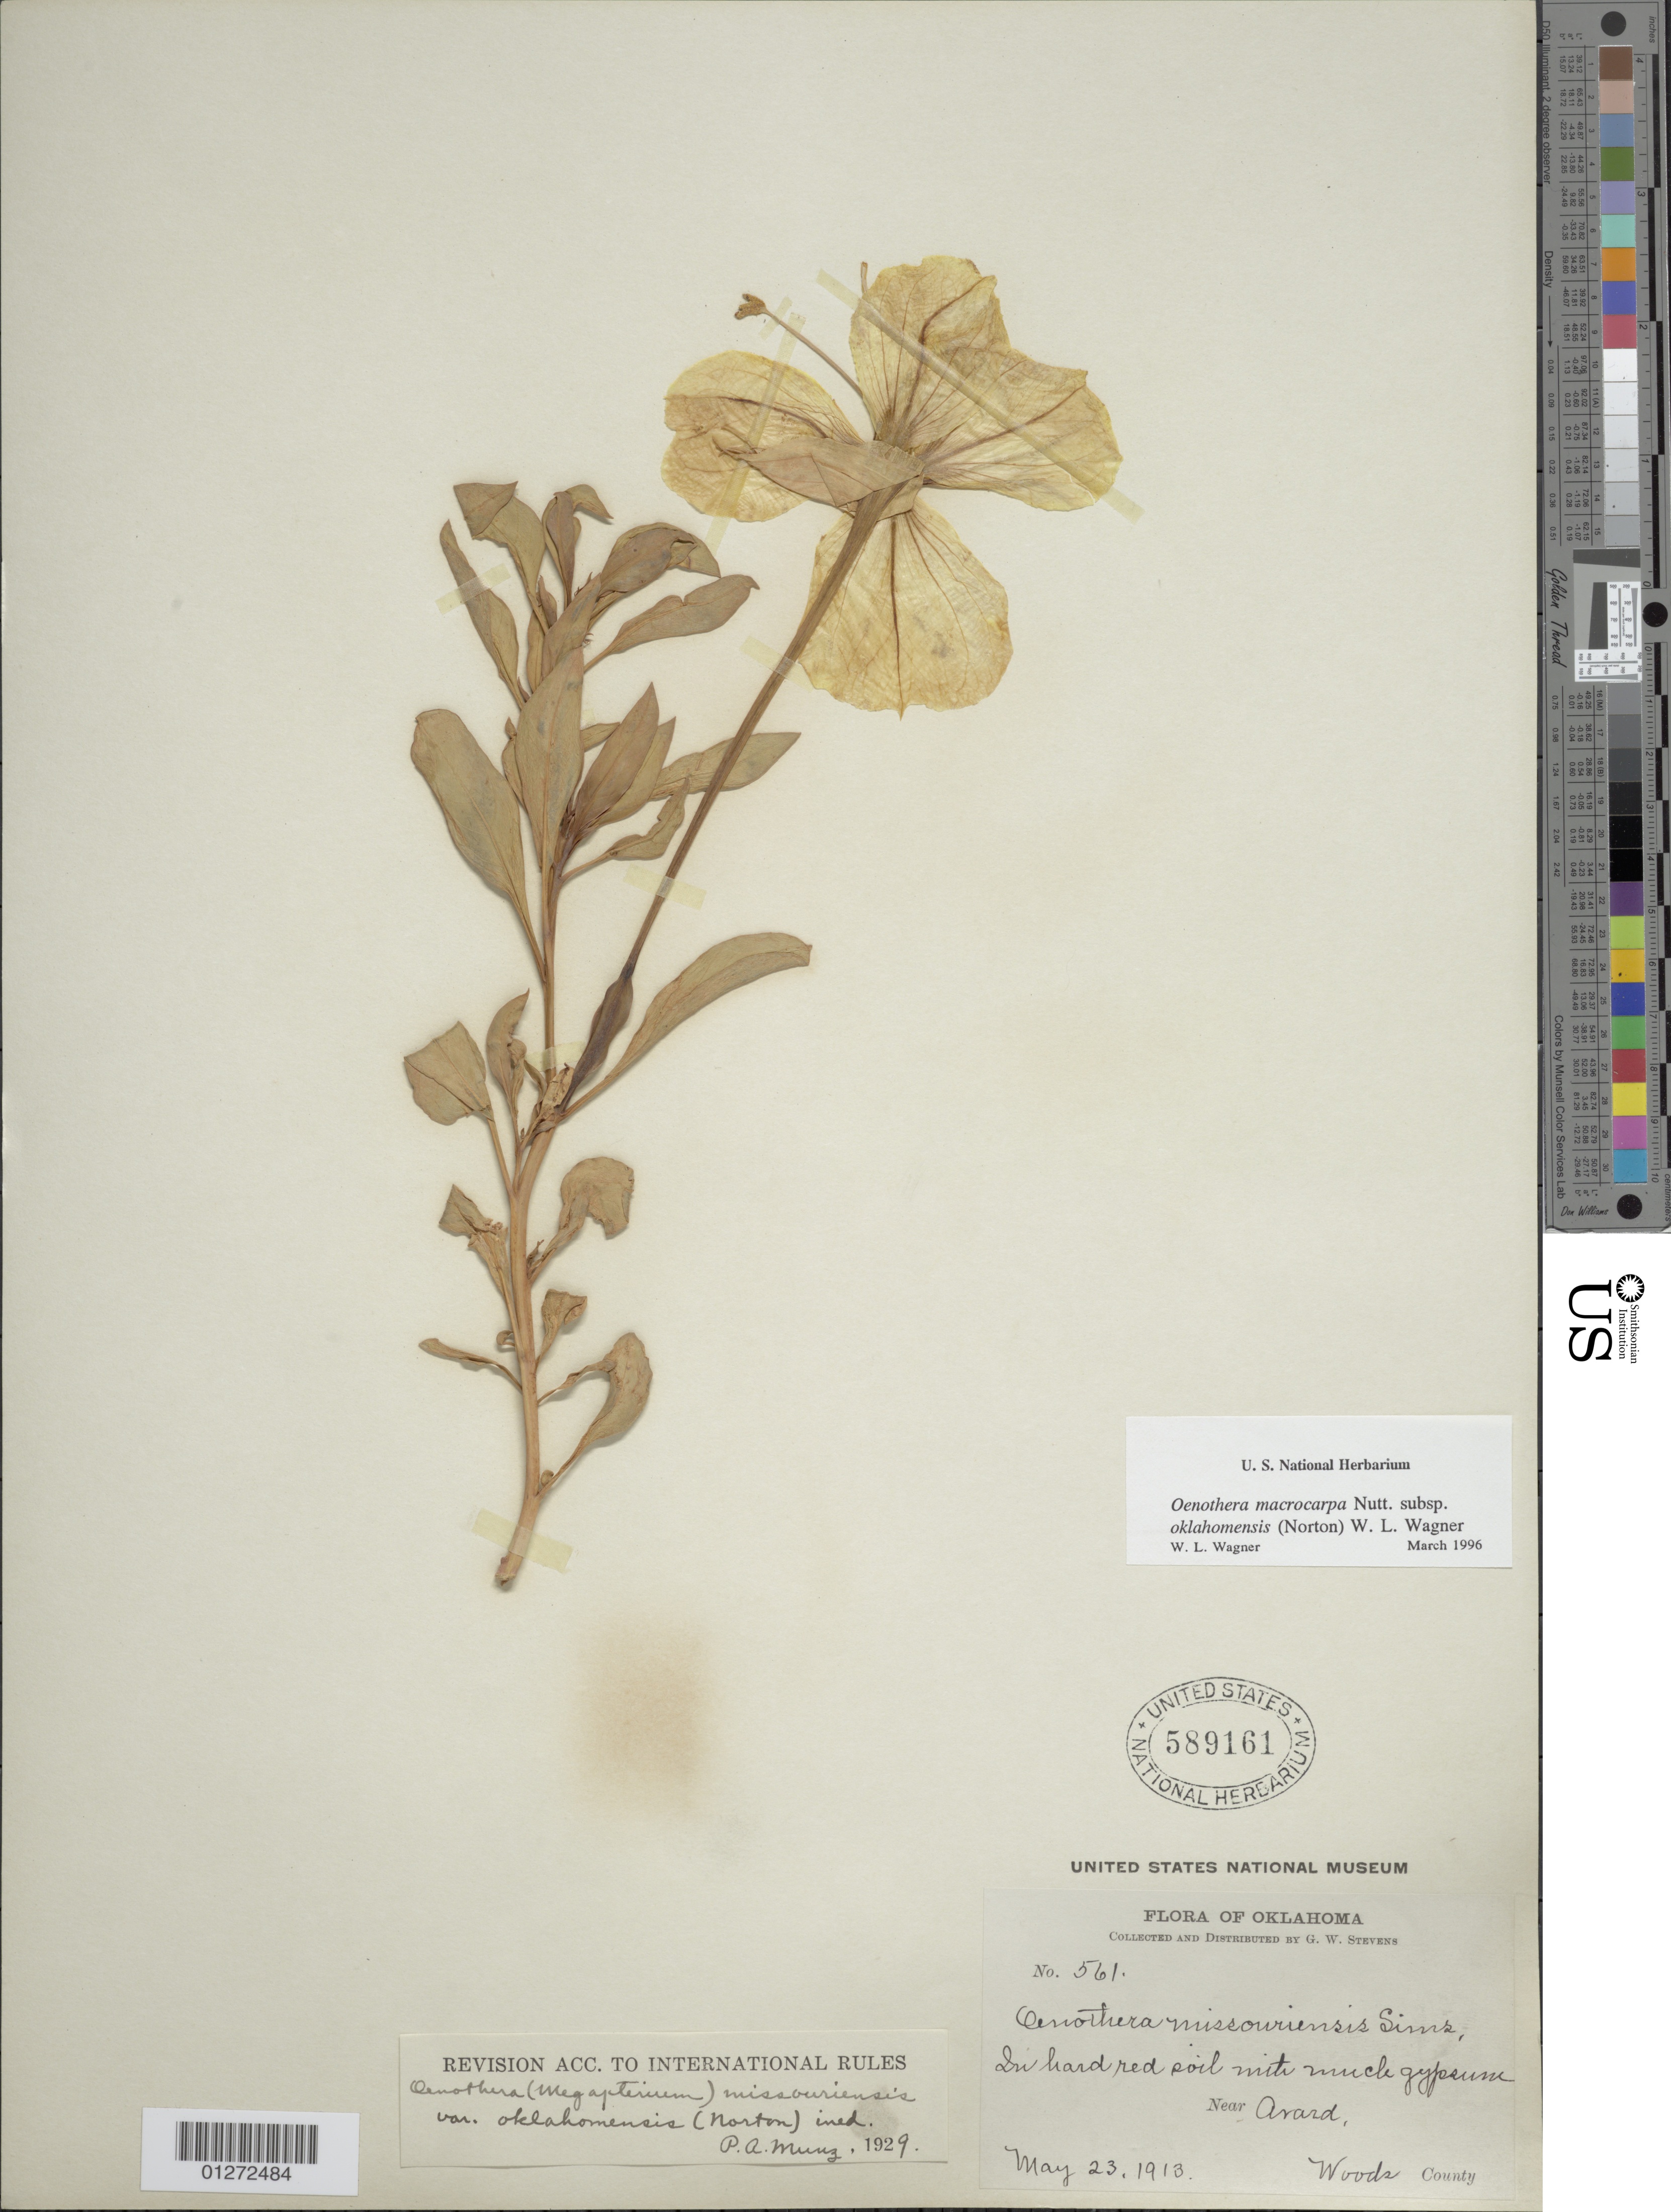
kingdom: Plantae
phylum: Tracheophyta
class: Magnoliopsida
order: Myrtales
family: Onagraceae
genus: Oenothera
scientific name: Oenothera macrocarpa subsp. oklahomensis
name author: (Norton) W.L. Wagner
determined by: Wagner, W. L., (BOT), Smithsonian Institution - National Museum of Natural History (UNITED STATES)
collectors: G. W. Stevens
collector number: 561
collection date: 1913-05-23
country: United States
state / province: Oklahoma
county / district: Woods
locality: Avard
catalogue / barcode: US 589161